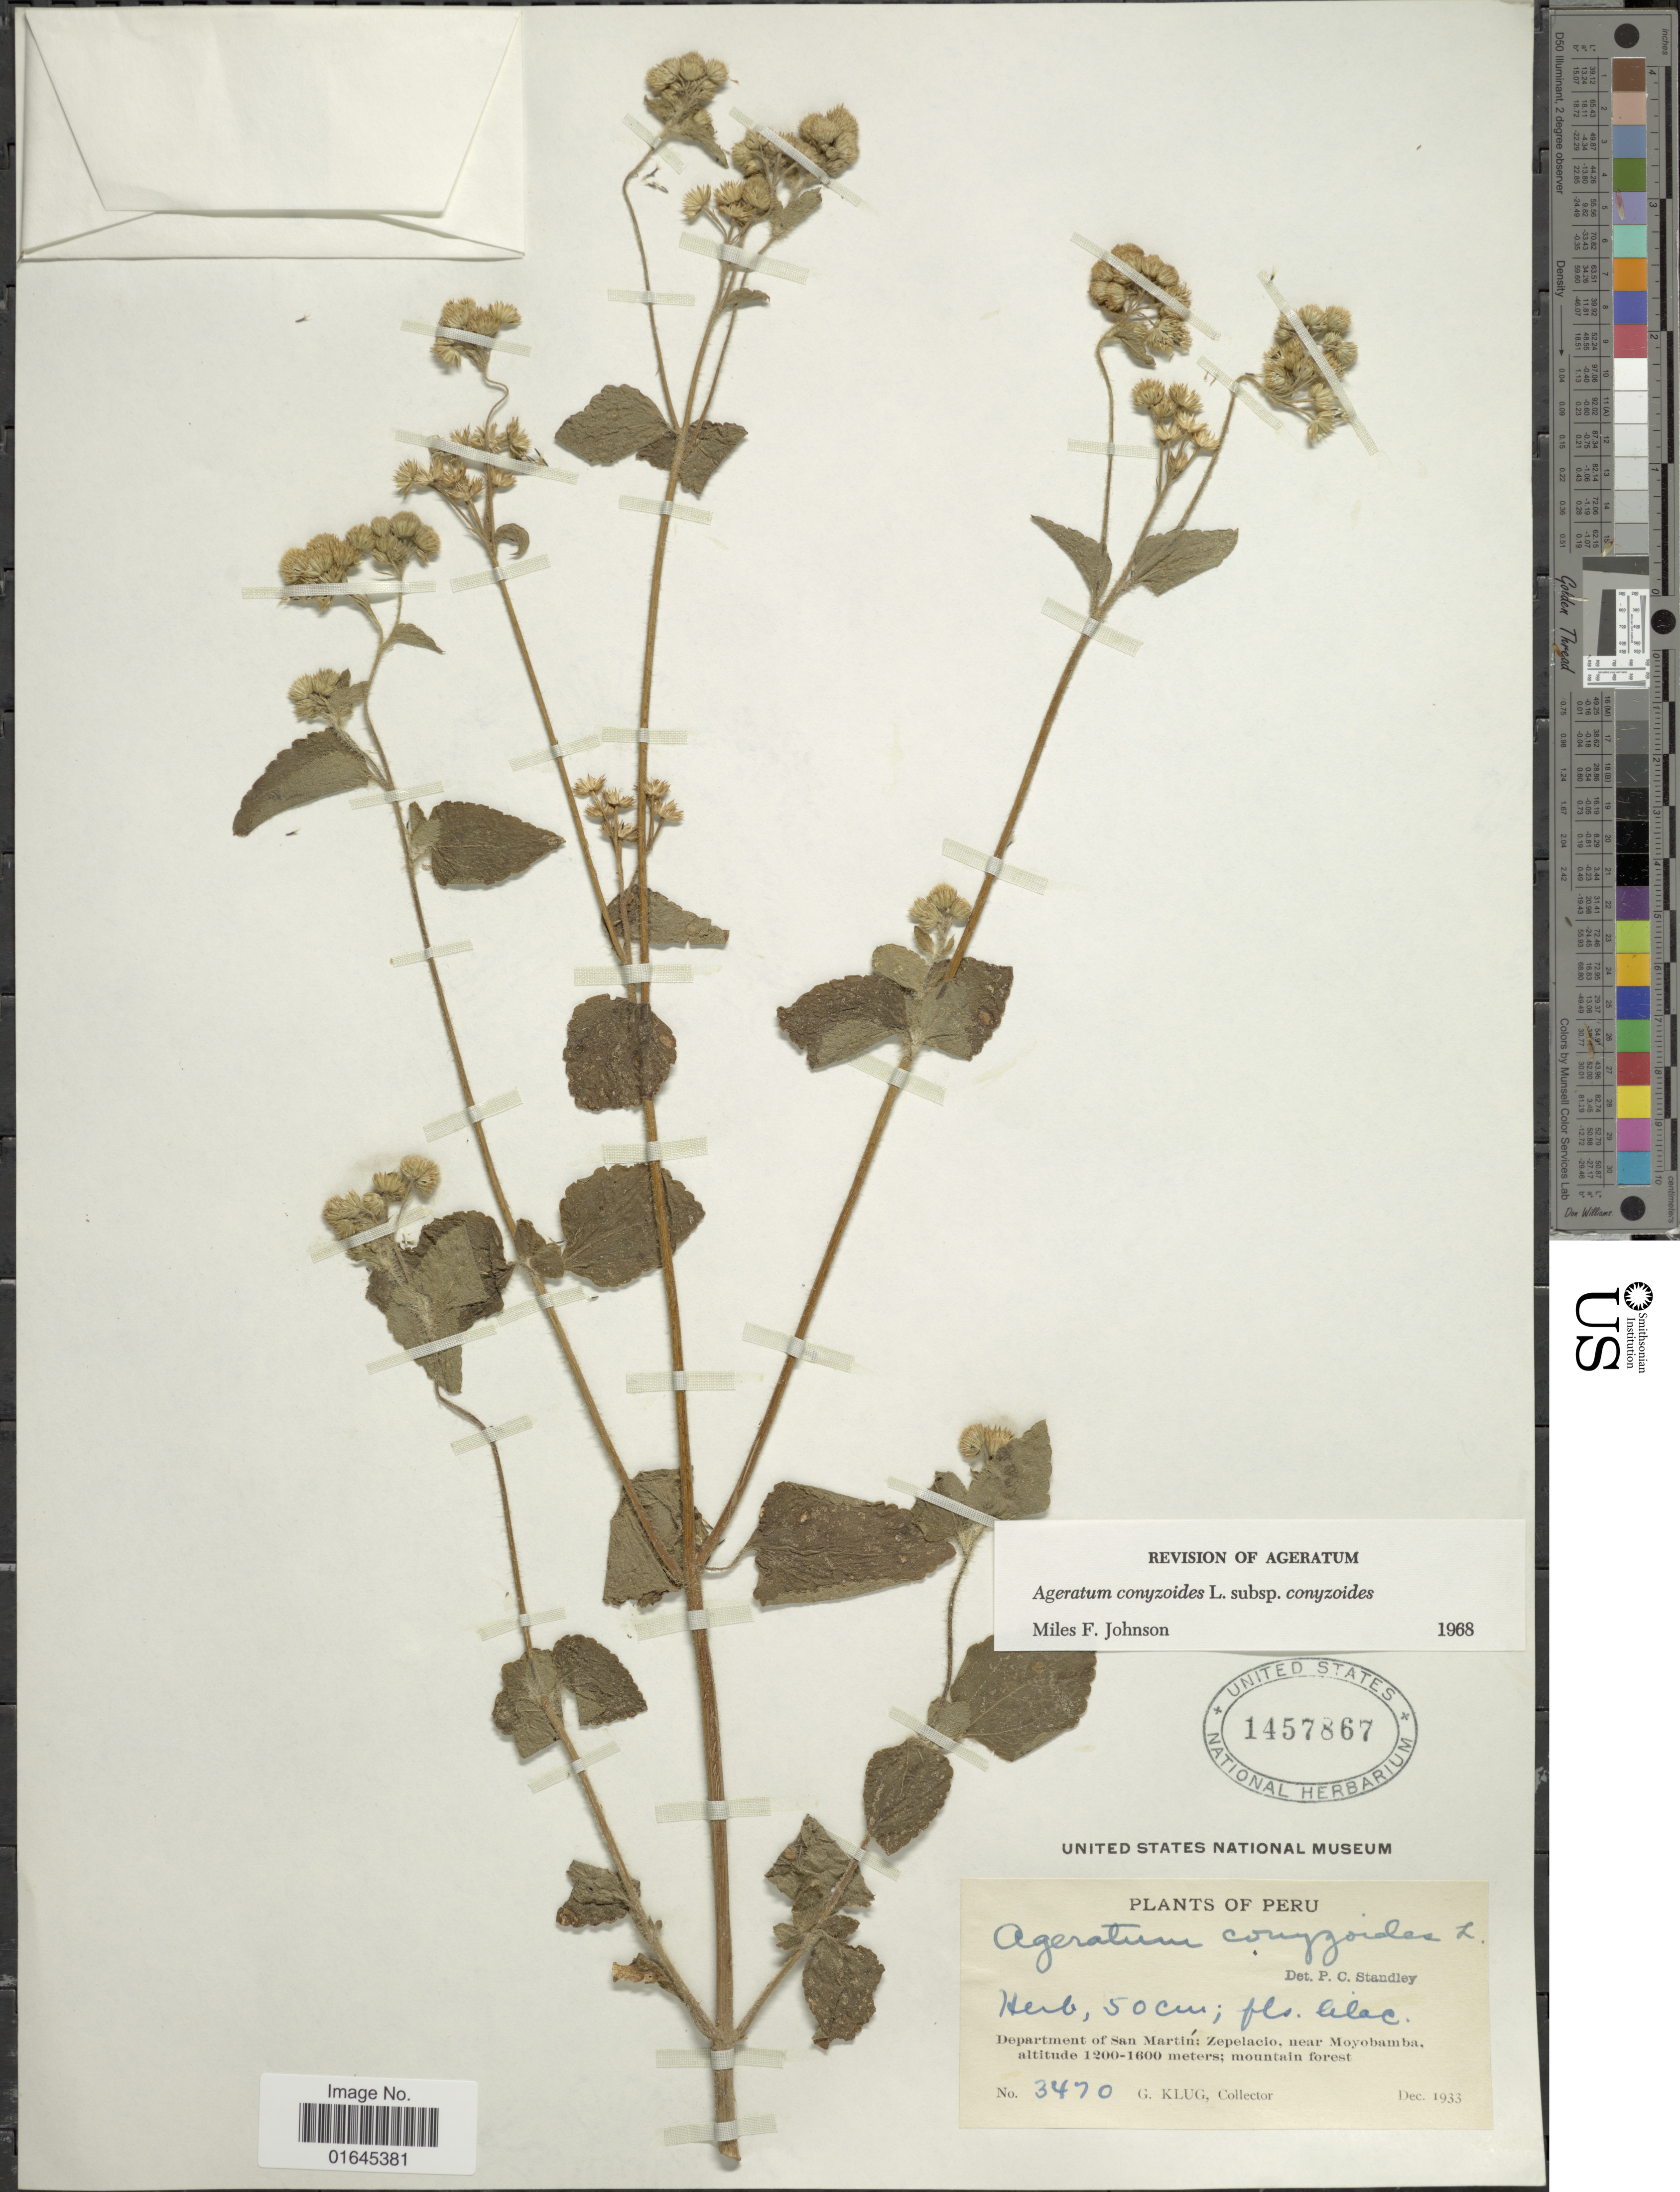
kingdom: Plantae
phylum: Tracheophyta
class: Magnoliopsida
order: Asterales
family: Asteraceae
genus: Ageratum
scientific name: Ageratum conyzoides subsp. conyzoides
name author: L.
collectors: G. Klug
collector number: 3470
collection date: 1933-12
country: Peru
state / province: San Martín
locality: Zepelacio, near Moyobamba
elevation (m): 1200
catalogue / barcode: US 1457867